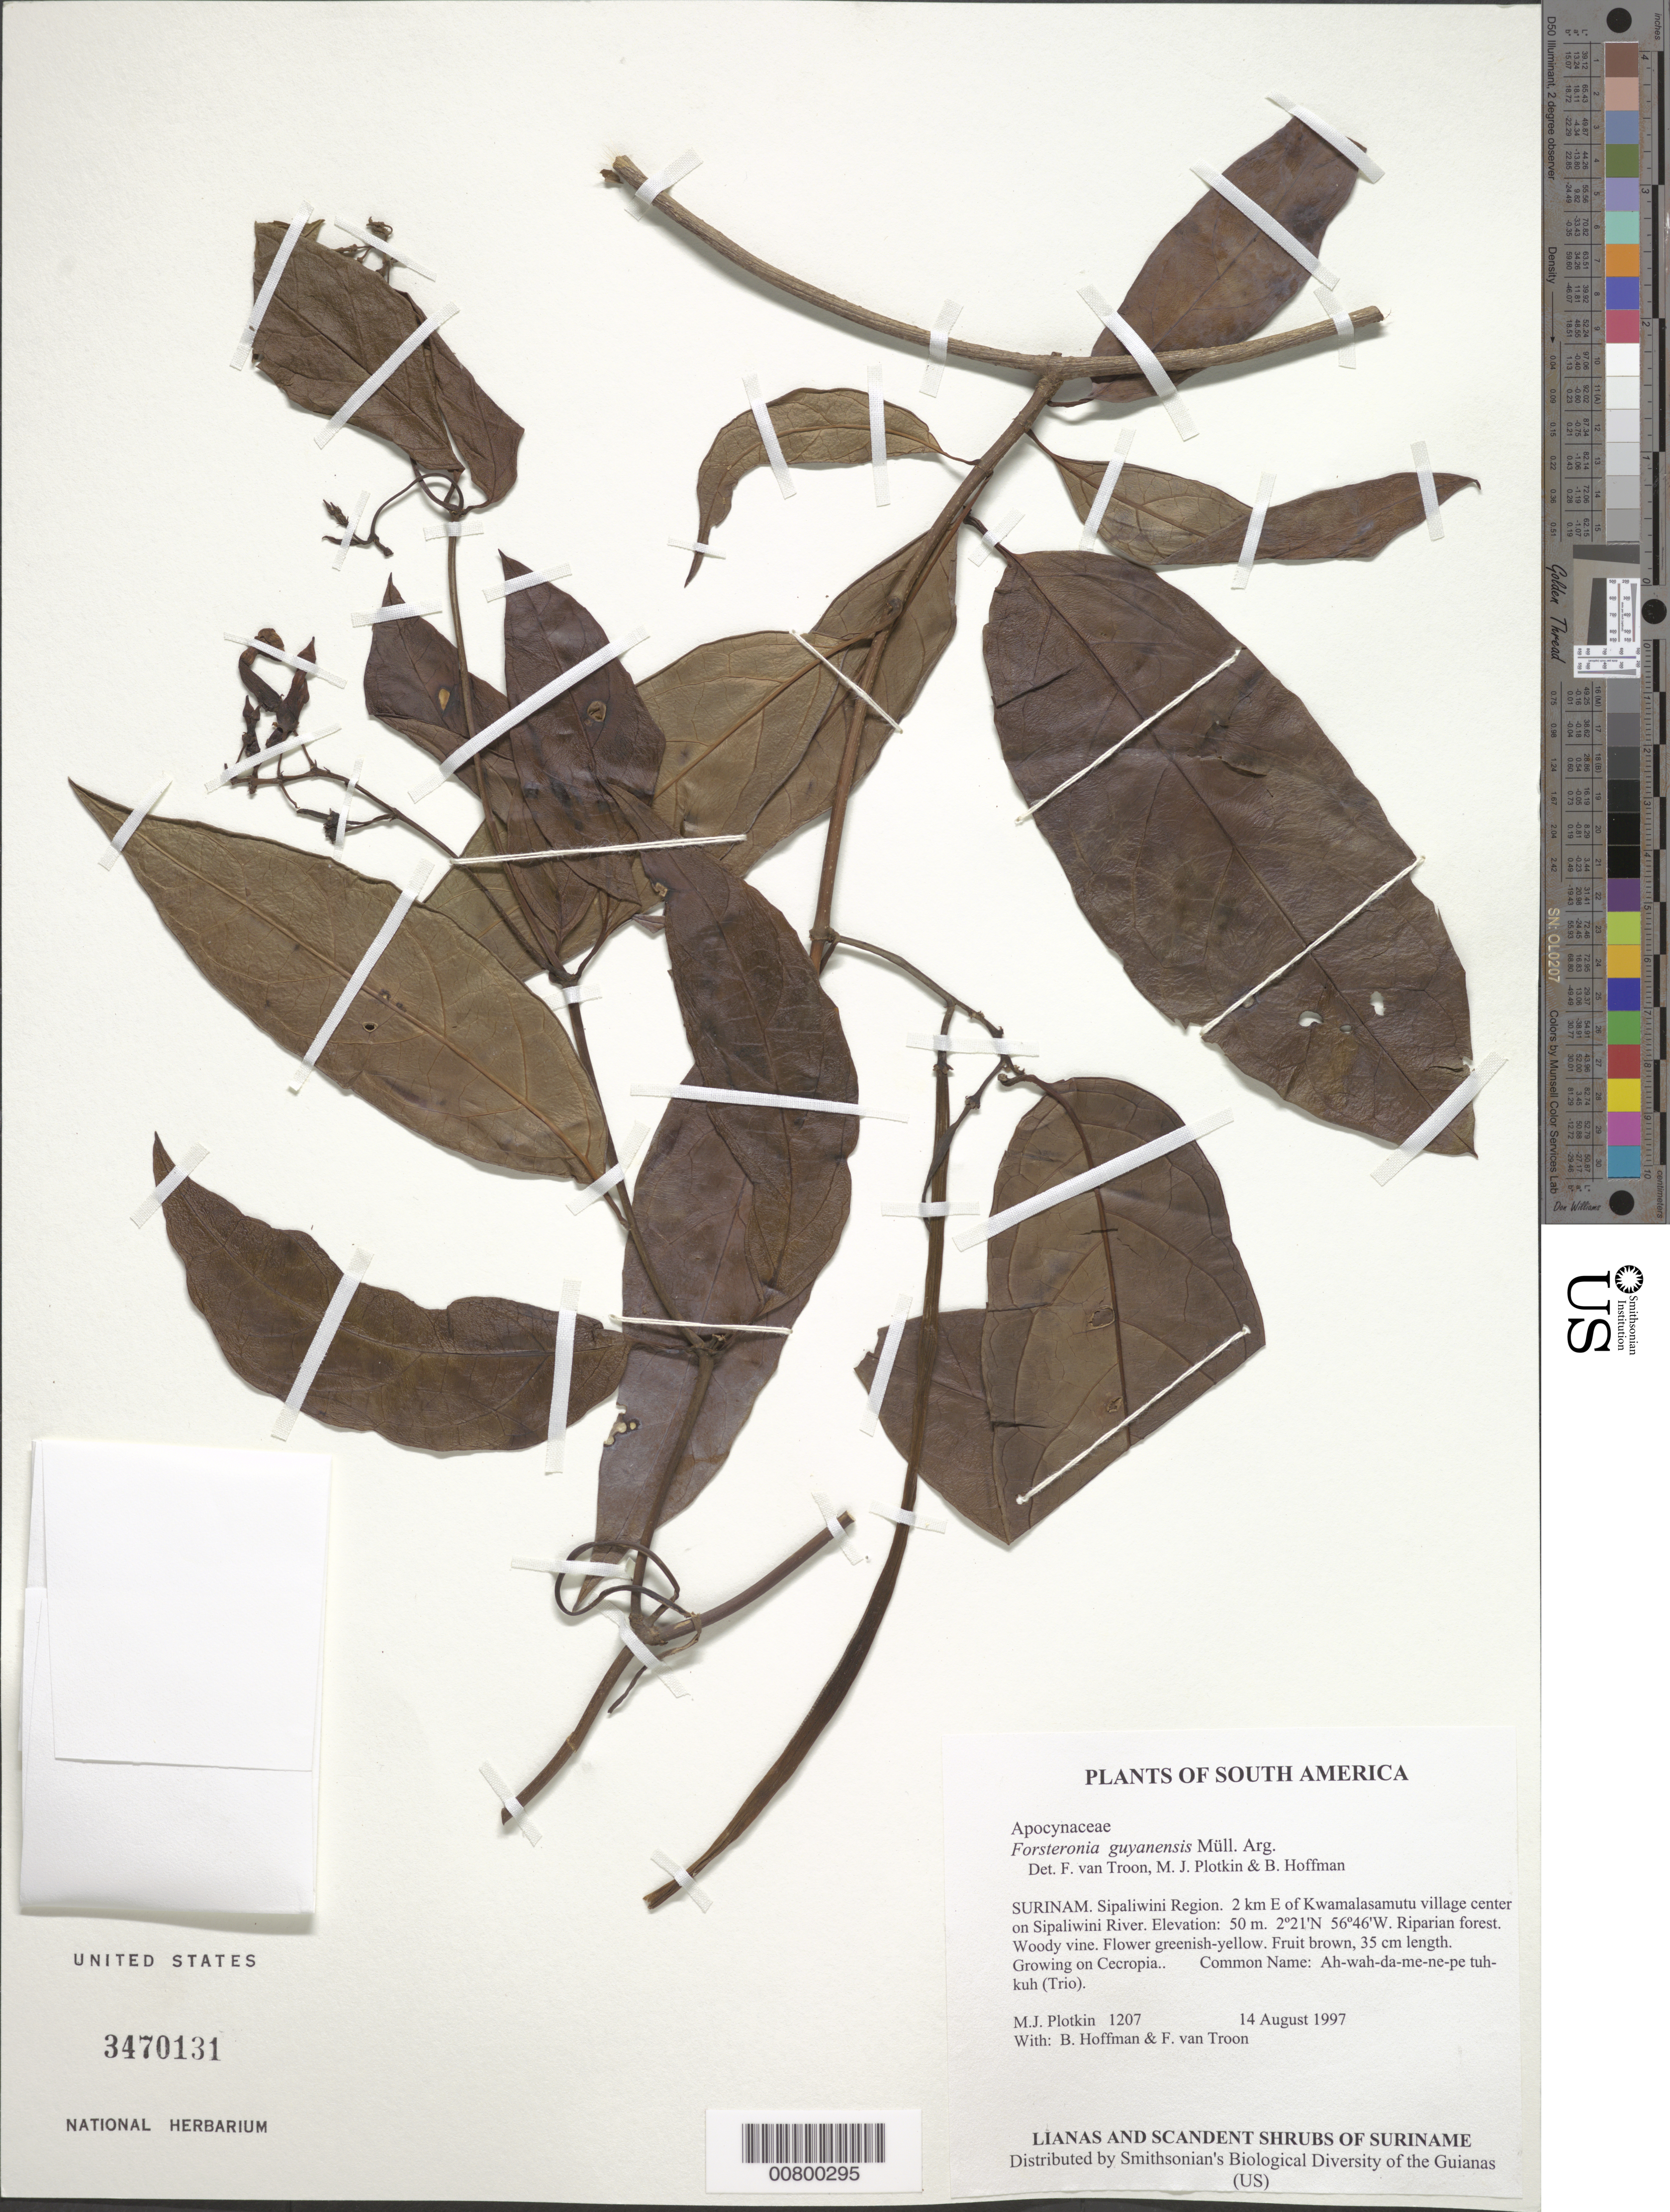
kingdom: Plantae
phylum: Tracheophyta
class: Magnoliopsida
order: Gentianales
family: Apocynaceae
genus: Forsteronia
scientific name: Forsteronia guyanensis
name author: Müll. Arg.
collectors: M. Plotkin, B. Hoffman & F. Van Troon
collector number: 1207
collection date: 1997-08-14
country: Suriname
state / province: Sipaliwini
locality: Sipaliwini Region. 2 km E of Kwamalasamutu village center on Sipaliwini River.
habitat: Raparian forest.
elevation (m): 50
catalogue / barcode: US 3470131